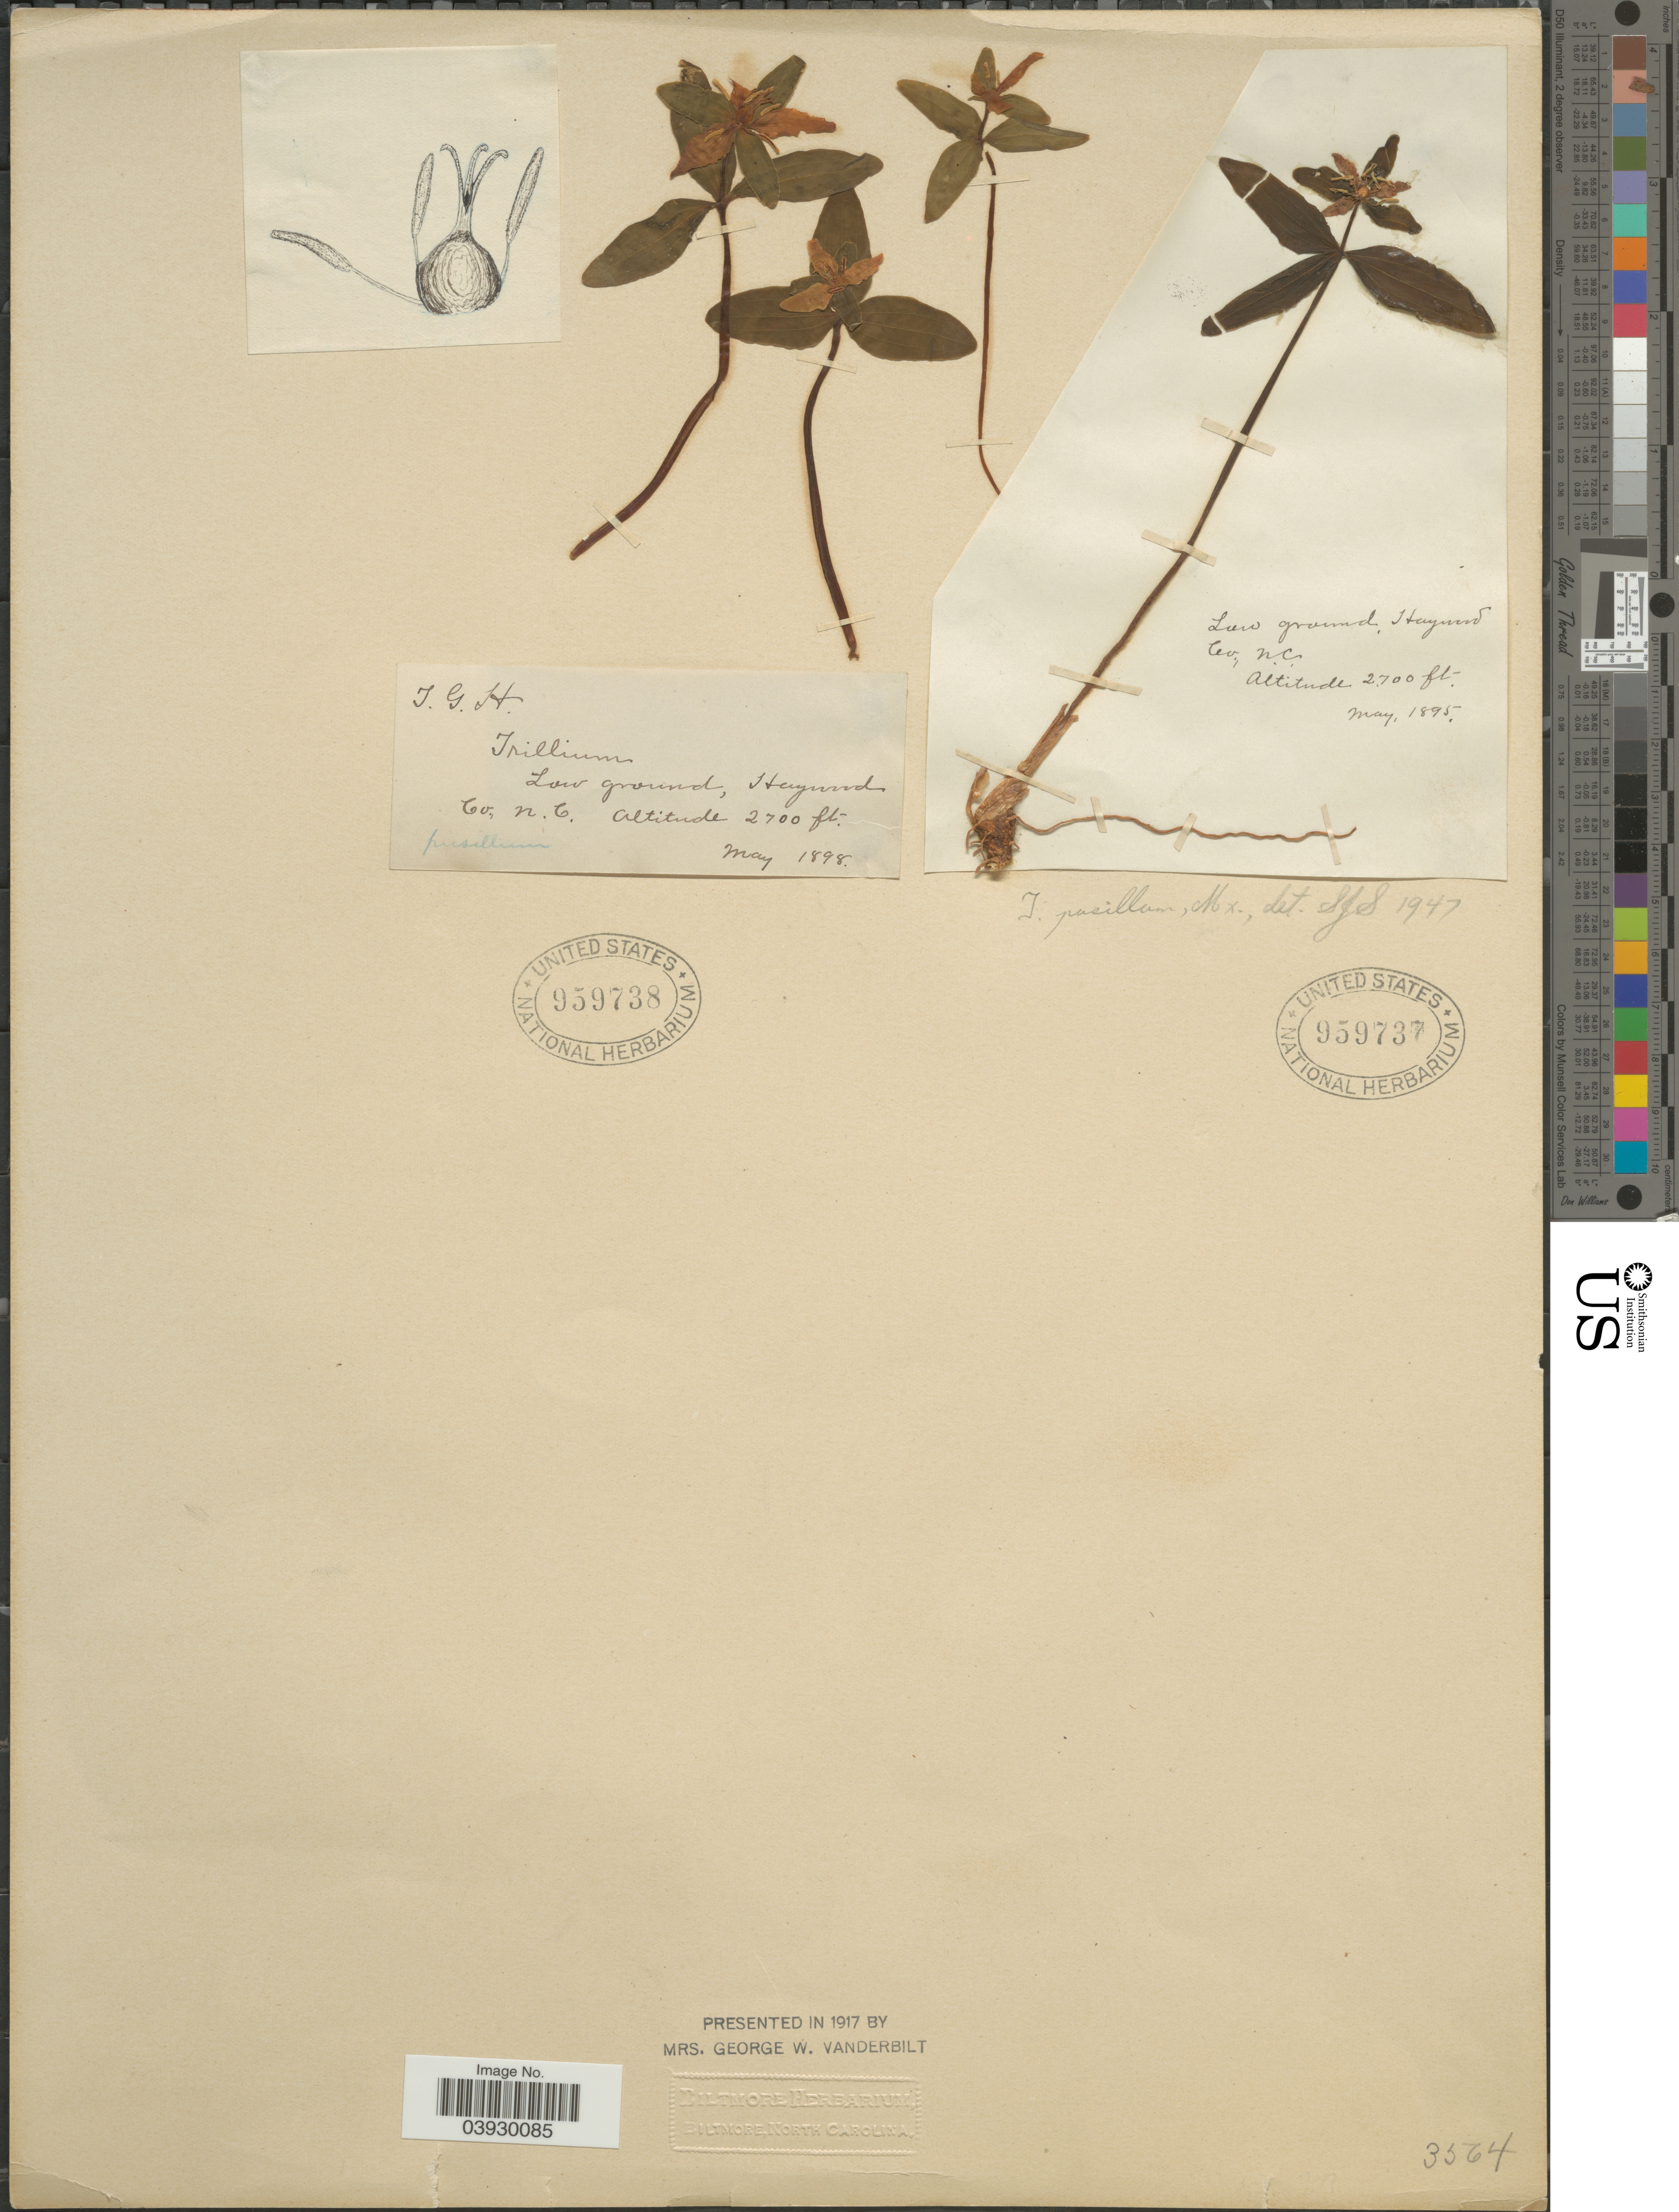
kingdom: Plantae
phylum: Tracheophyta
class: Liliopsida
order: Liliales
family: Melanthiaceae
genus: Trillium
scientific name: Trillium pusillum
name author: Michx.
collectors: T. G. H.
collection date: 1898-05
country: United States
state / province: South Carolina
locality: Haywood Co.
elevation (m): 823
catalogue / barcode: US 959738